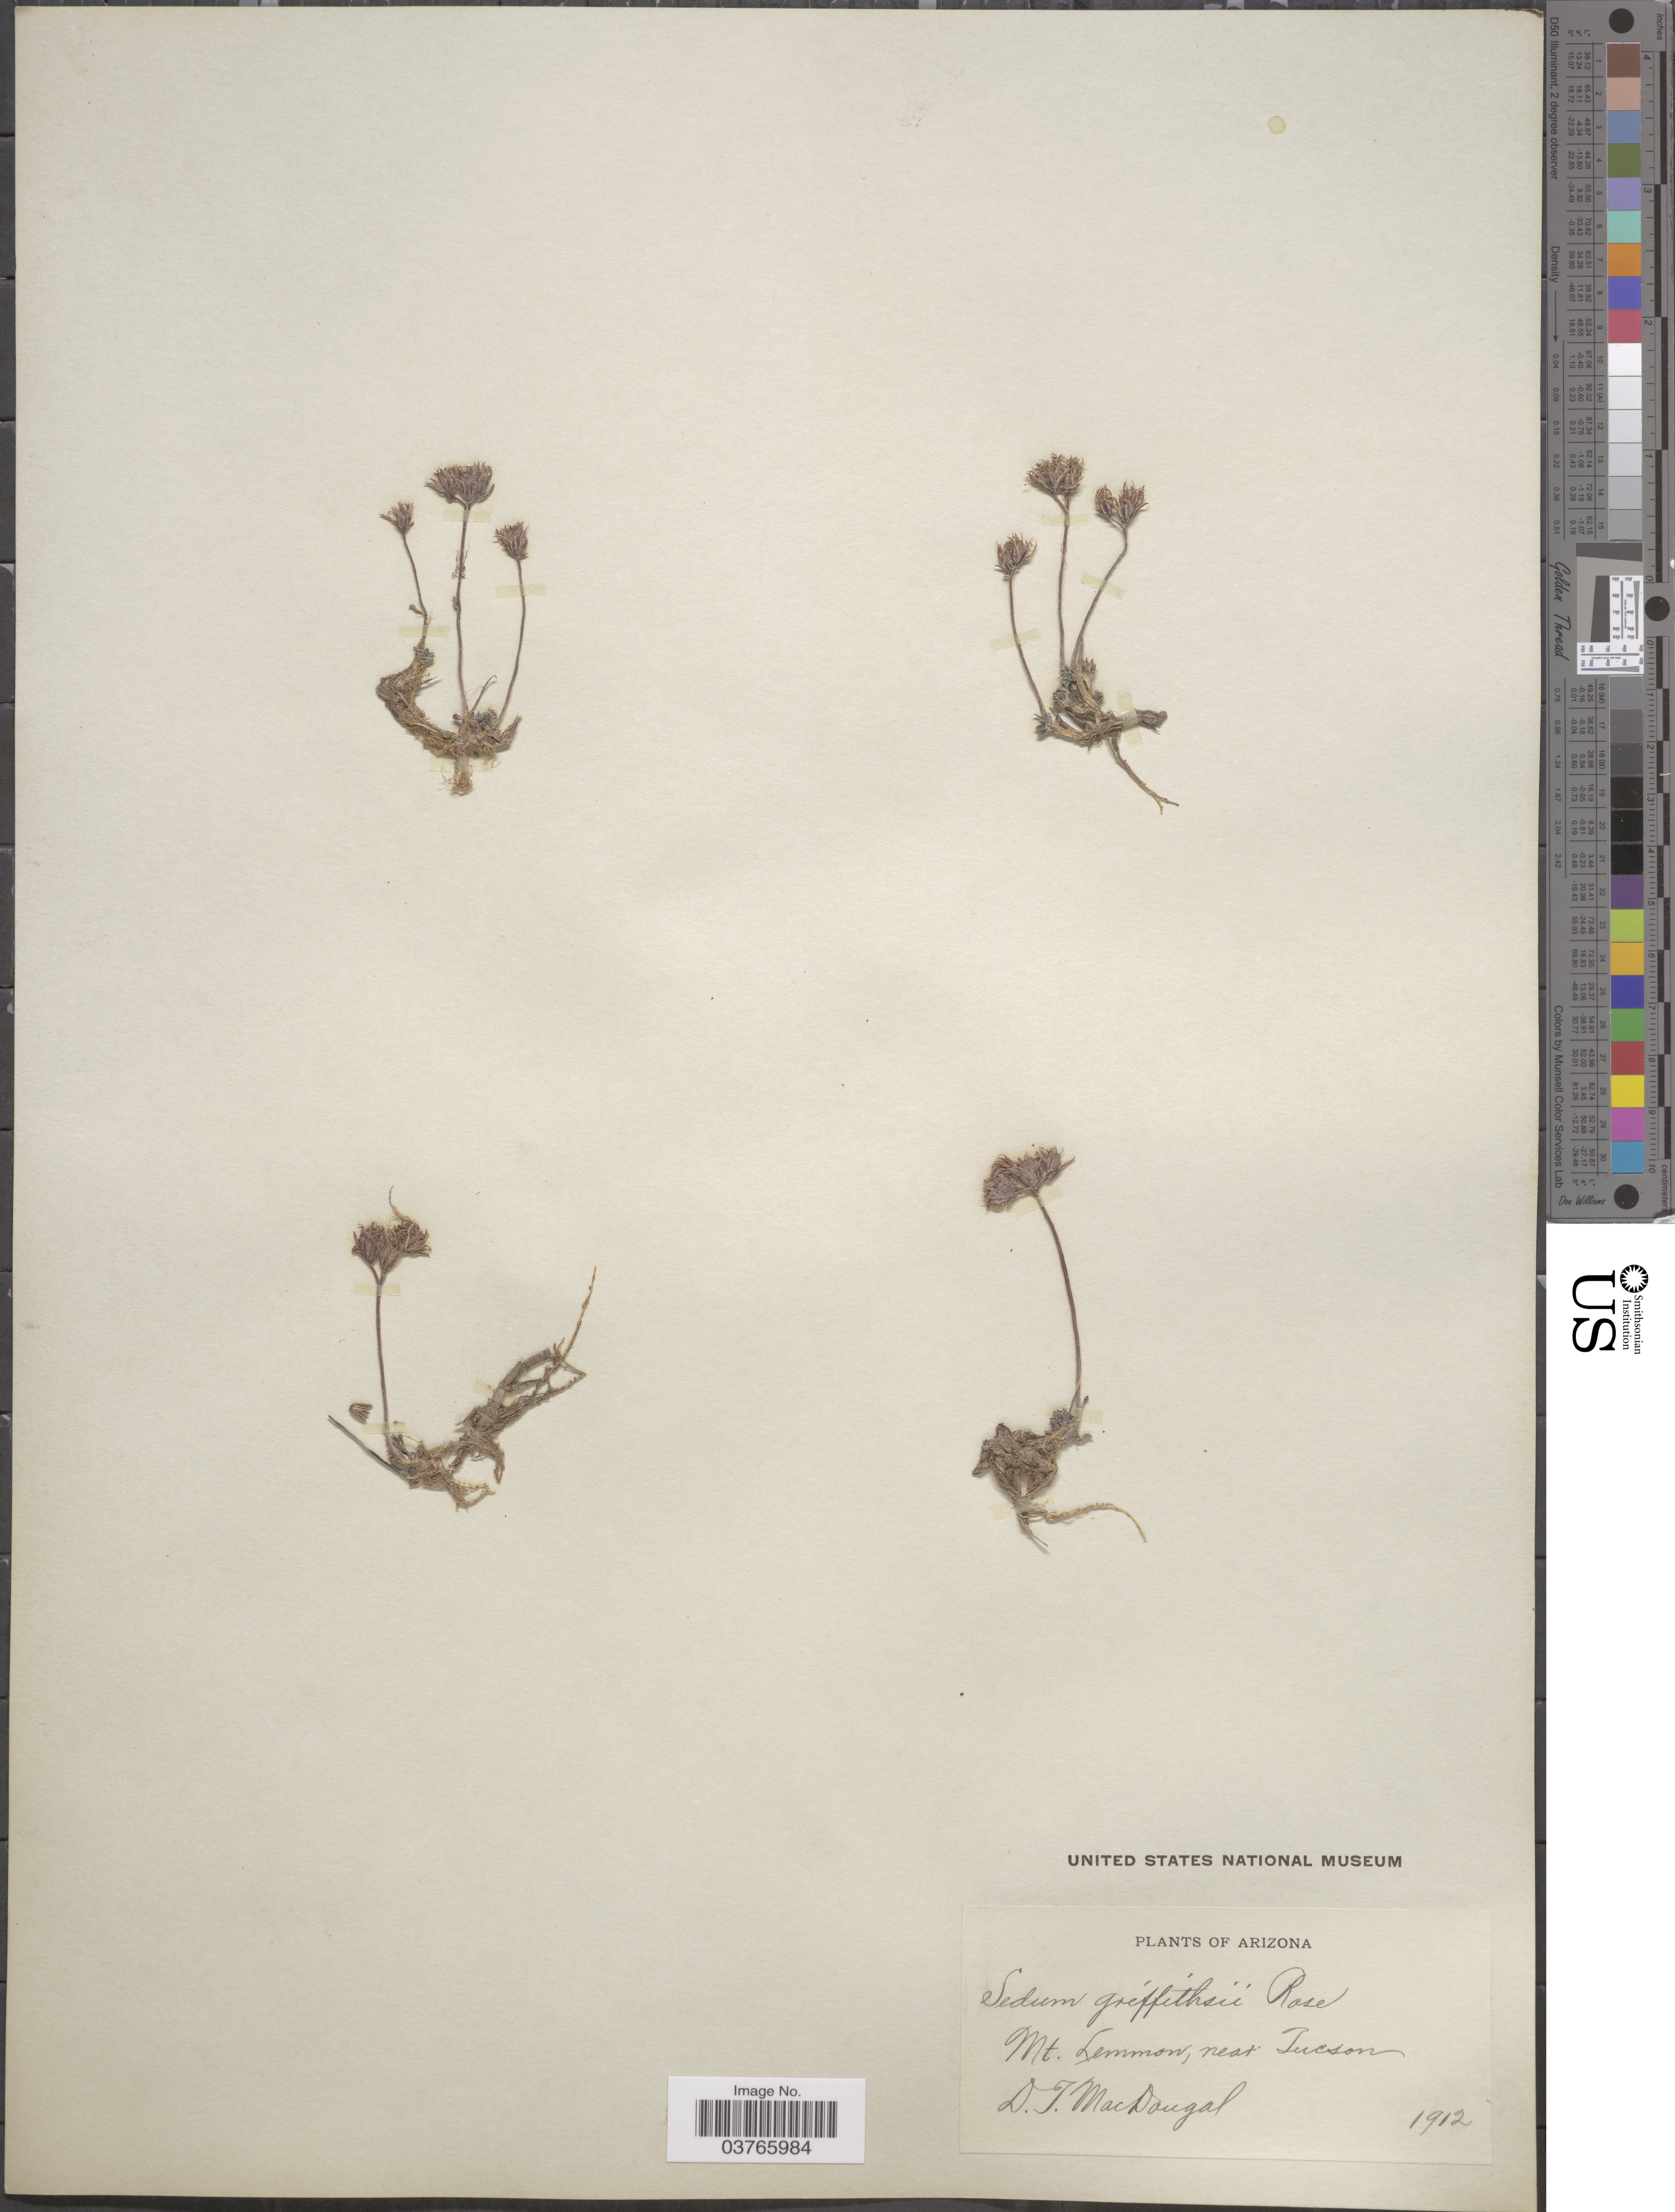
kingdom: Plantae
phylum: Tracheophyta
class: Magnoliopsida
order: Saxifragales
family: Crassulaceae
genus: Sedum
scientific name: Sedum griffithsii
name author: Rose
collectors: D. T. MacDougal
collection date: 1912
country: United States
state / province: Arizona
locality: Mt. Lemmon, near Tucson.